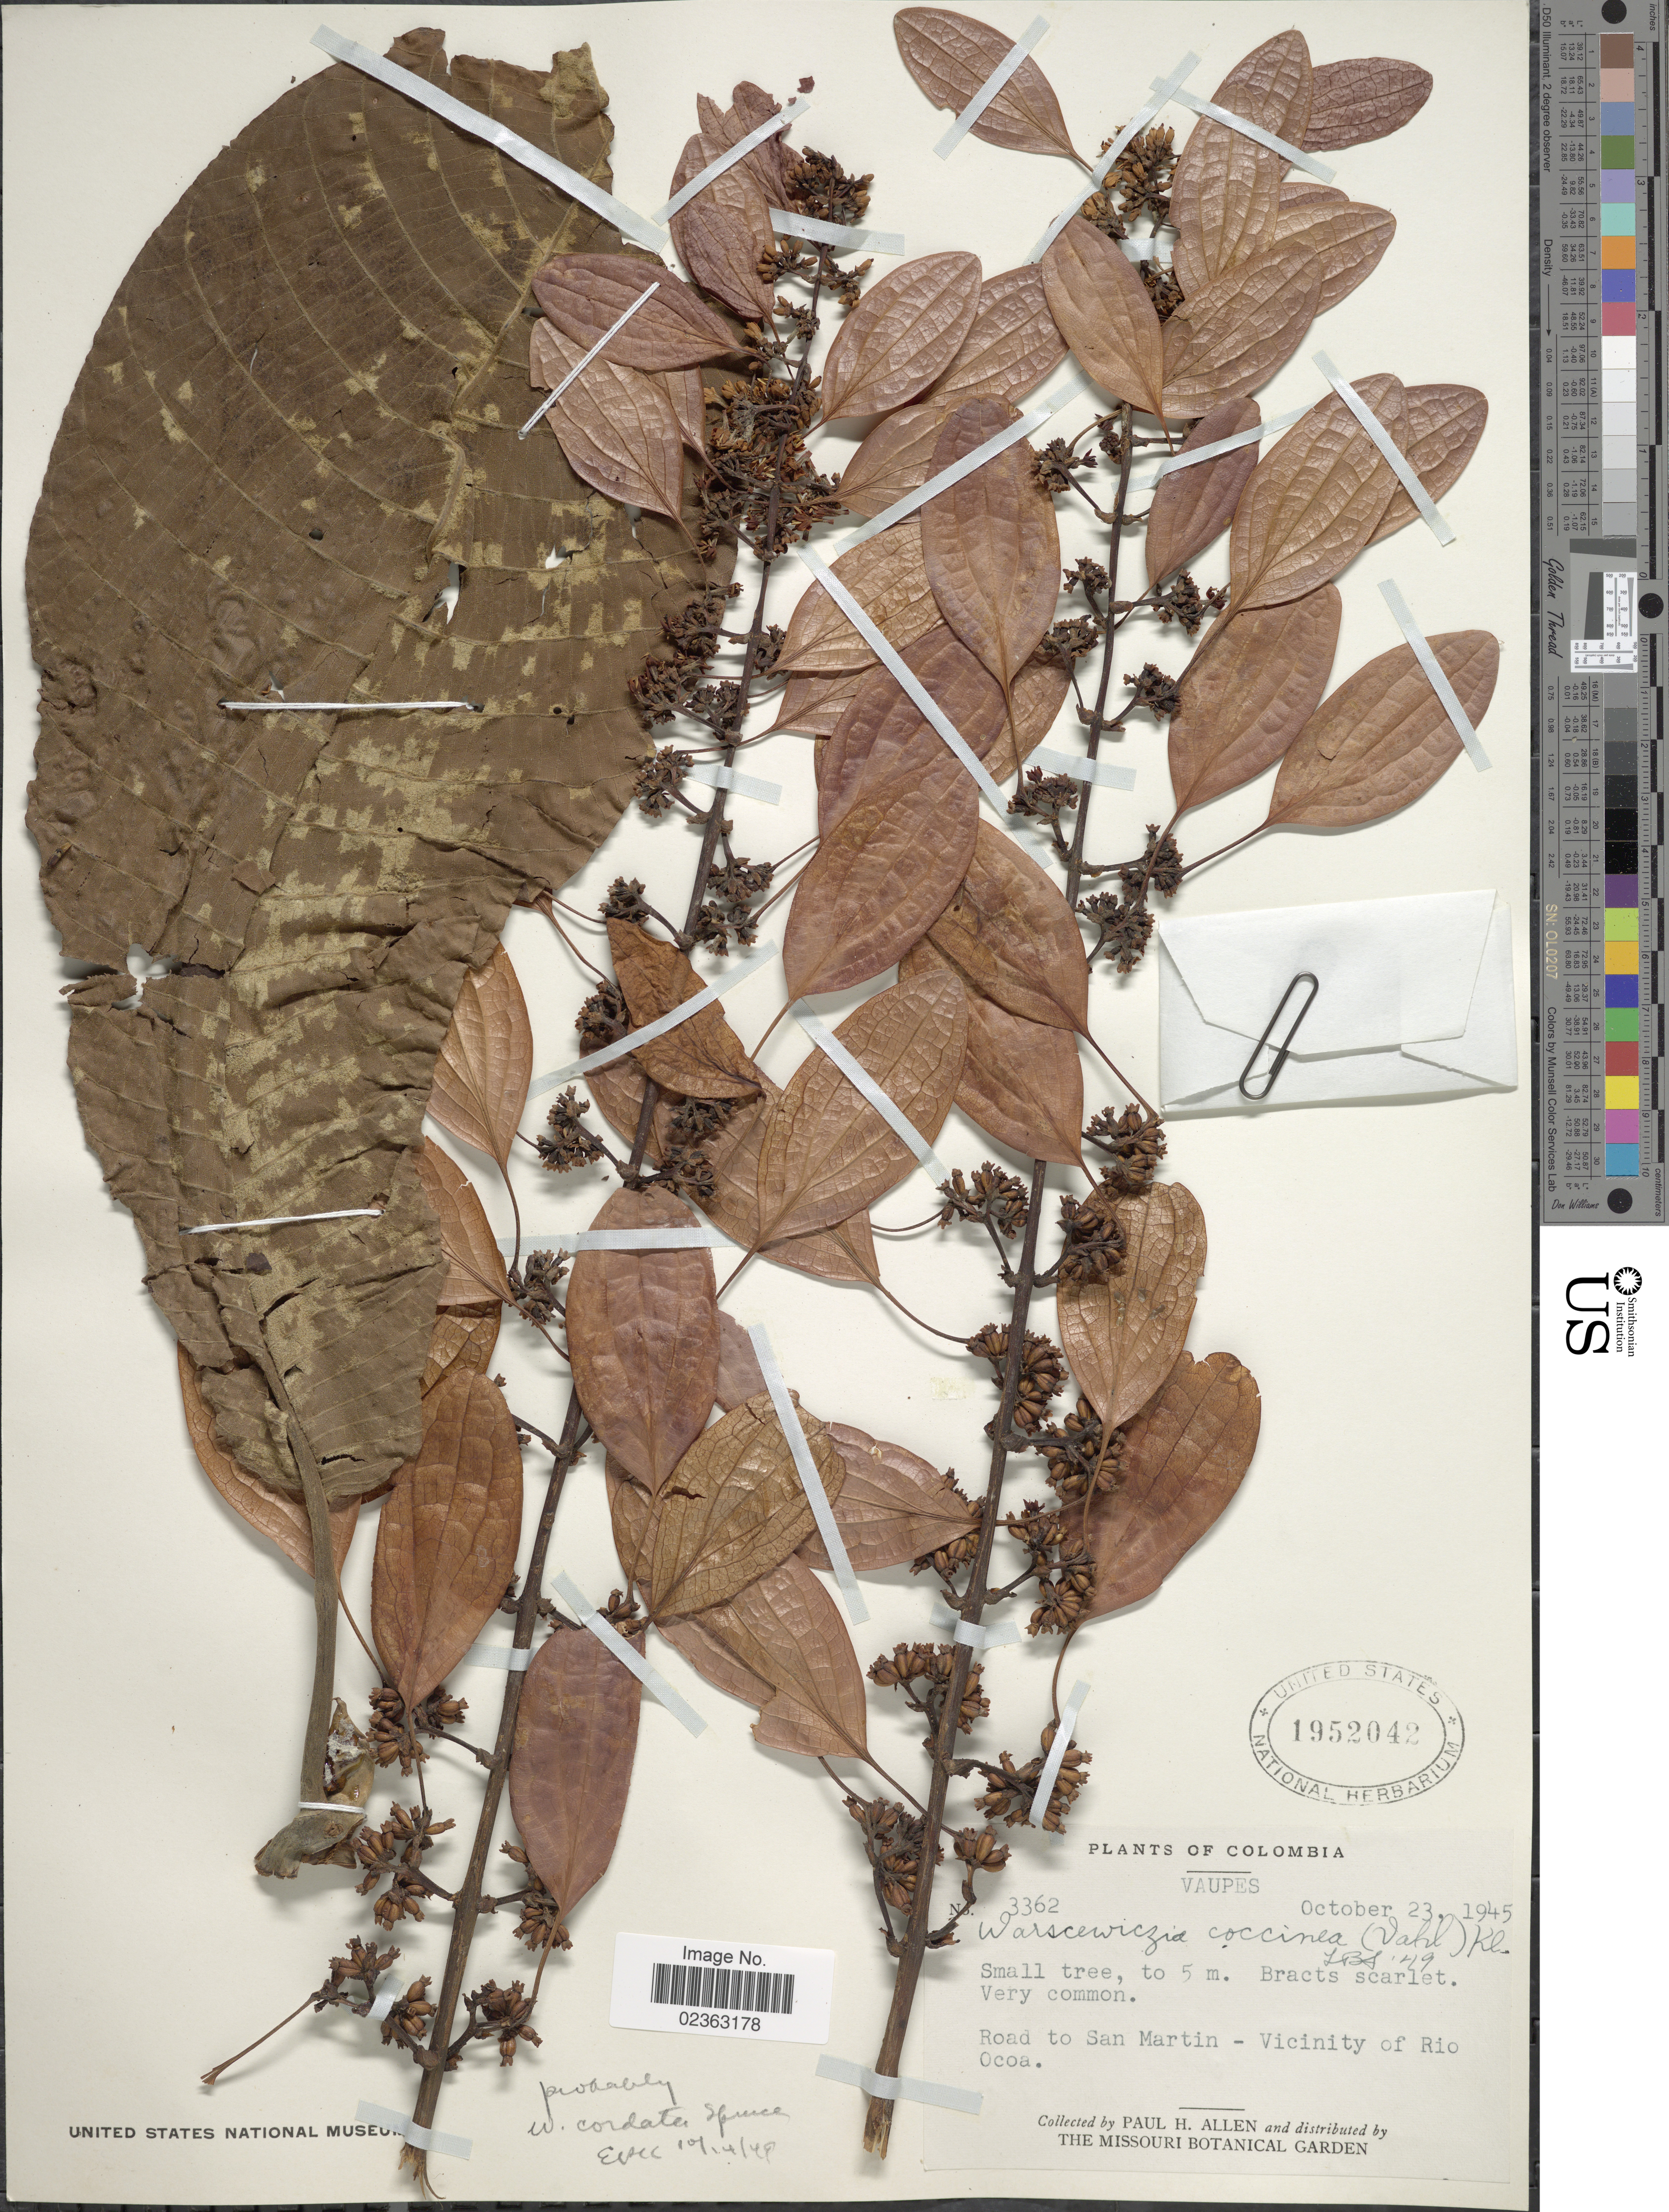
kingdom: Plantae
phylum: Tracheophyta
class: Magnoliopsida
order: Gentianales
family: Rubiaceae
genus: Warszewiczia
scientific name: Warszewiczia cordata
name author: Spruce ex K. Schum.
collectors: P. H. Allen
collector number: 3362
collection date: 1945-10-23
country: Colombia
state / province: Vaupés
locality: Road to San Martin, vicinity of Rio Ocoa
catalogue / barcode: US 1952042